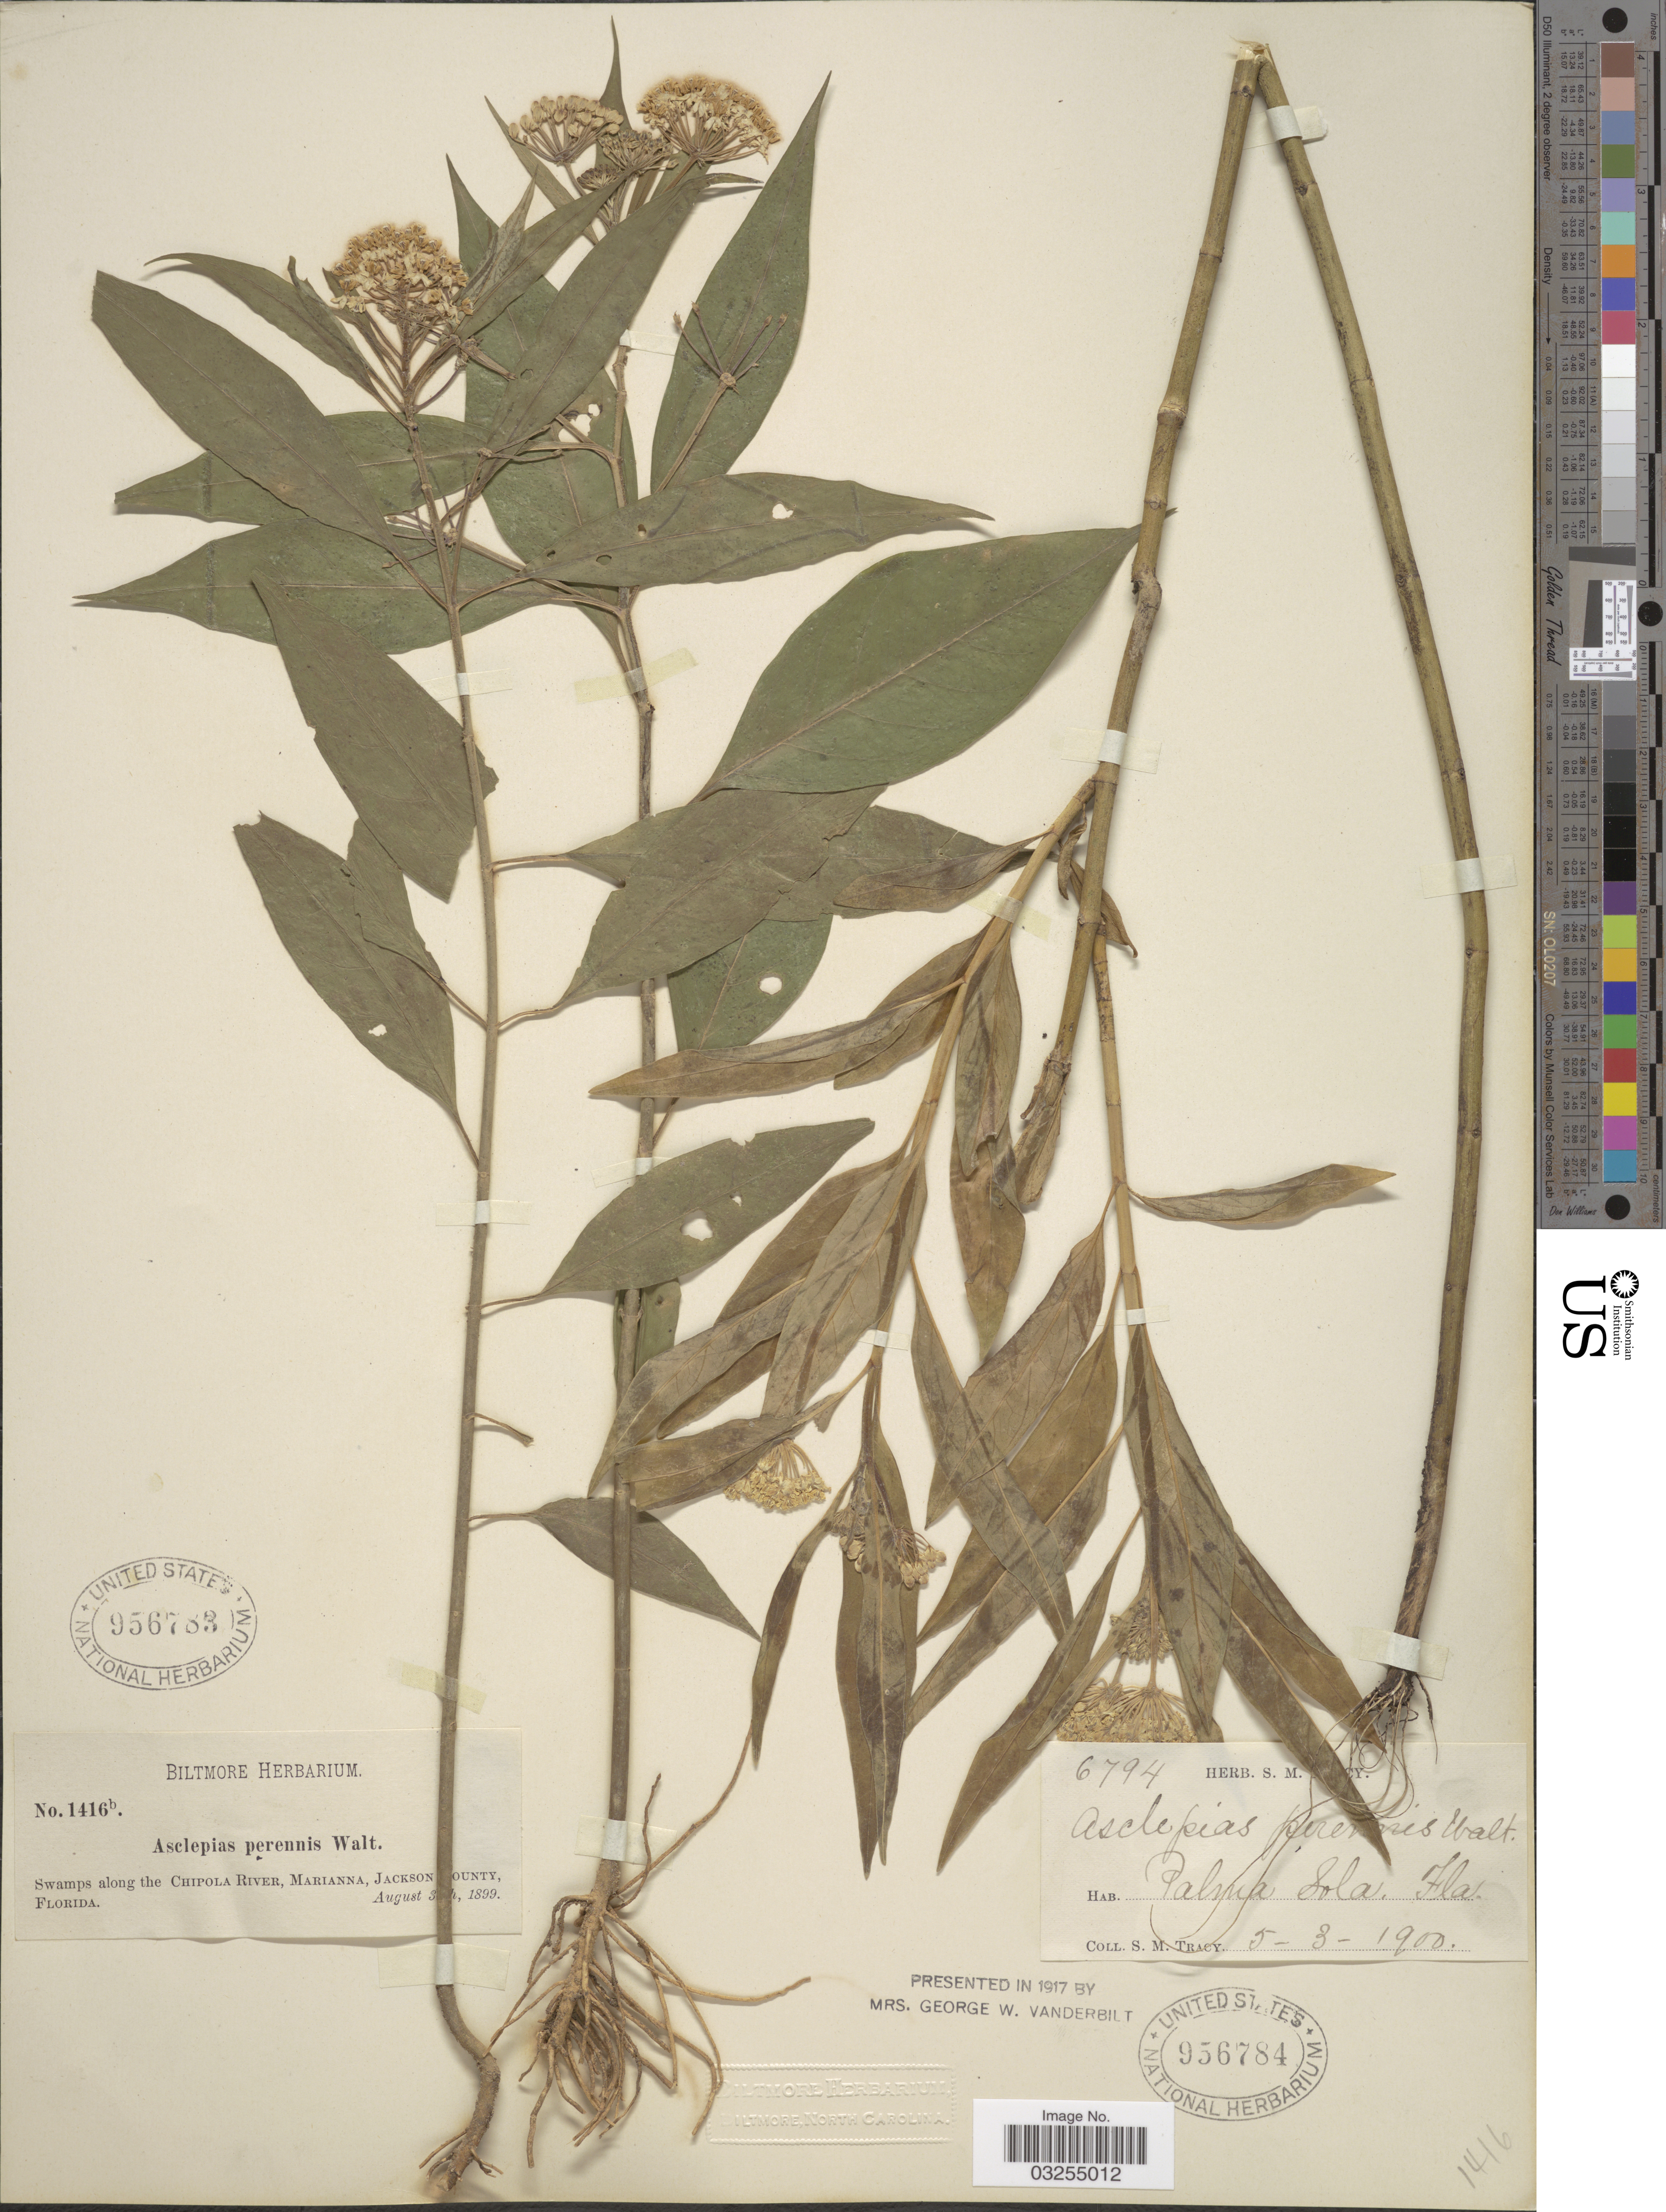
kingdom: Plantae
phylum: Tracheophyta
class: Magnoliopsida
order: Gentianales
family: Apocynaceae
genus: Asclepias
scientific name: Asclepias perennis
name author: Walter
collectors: ex herb. Biltmore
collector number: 1416b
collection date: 1899-08-03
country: United States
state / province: Florida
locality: Swamp along the Chipola River, Marianna, Jackson County.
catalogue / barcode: US 956783-2